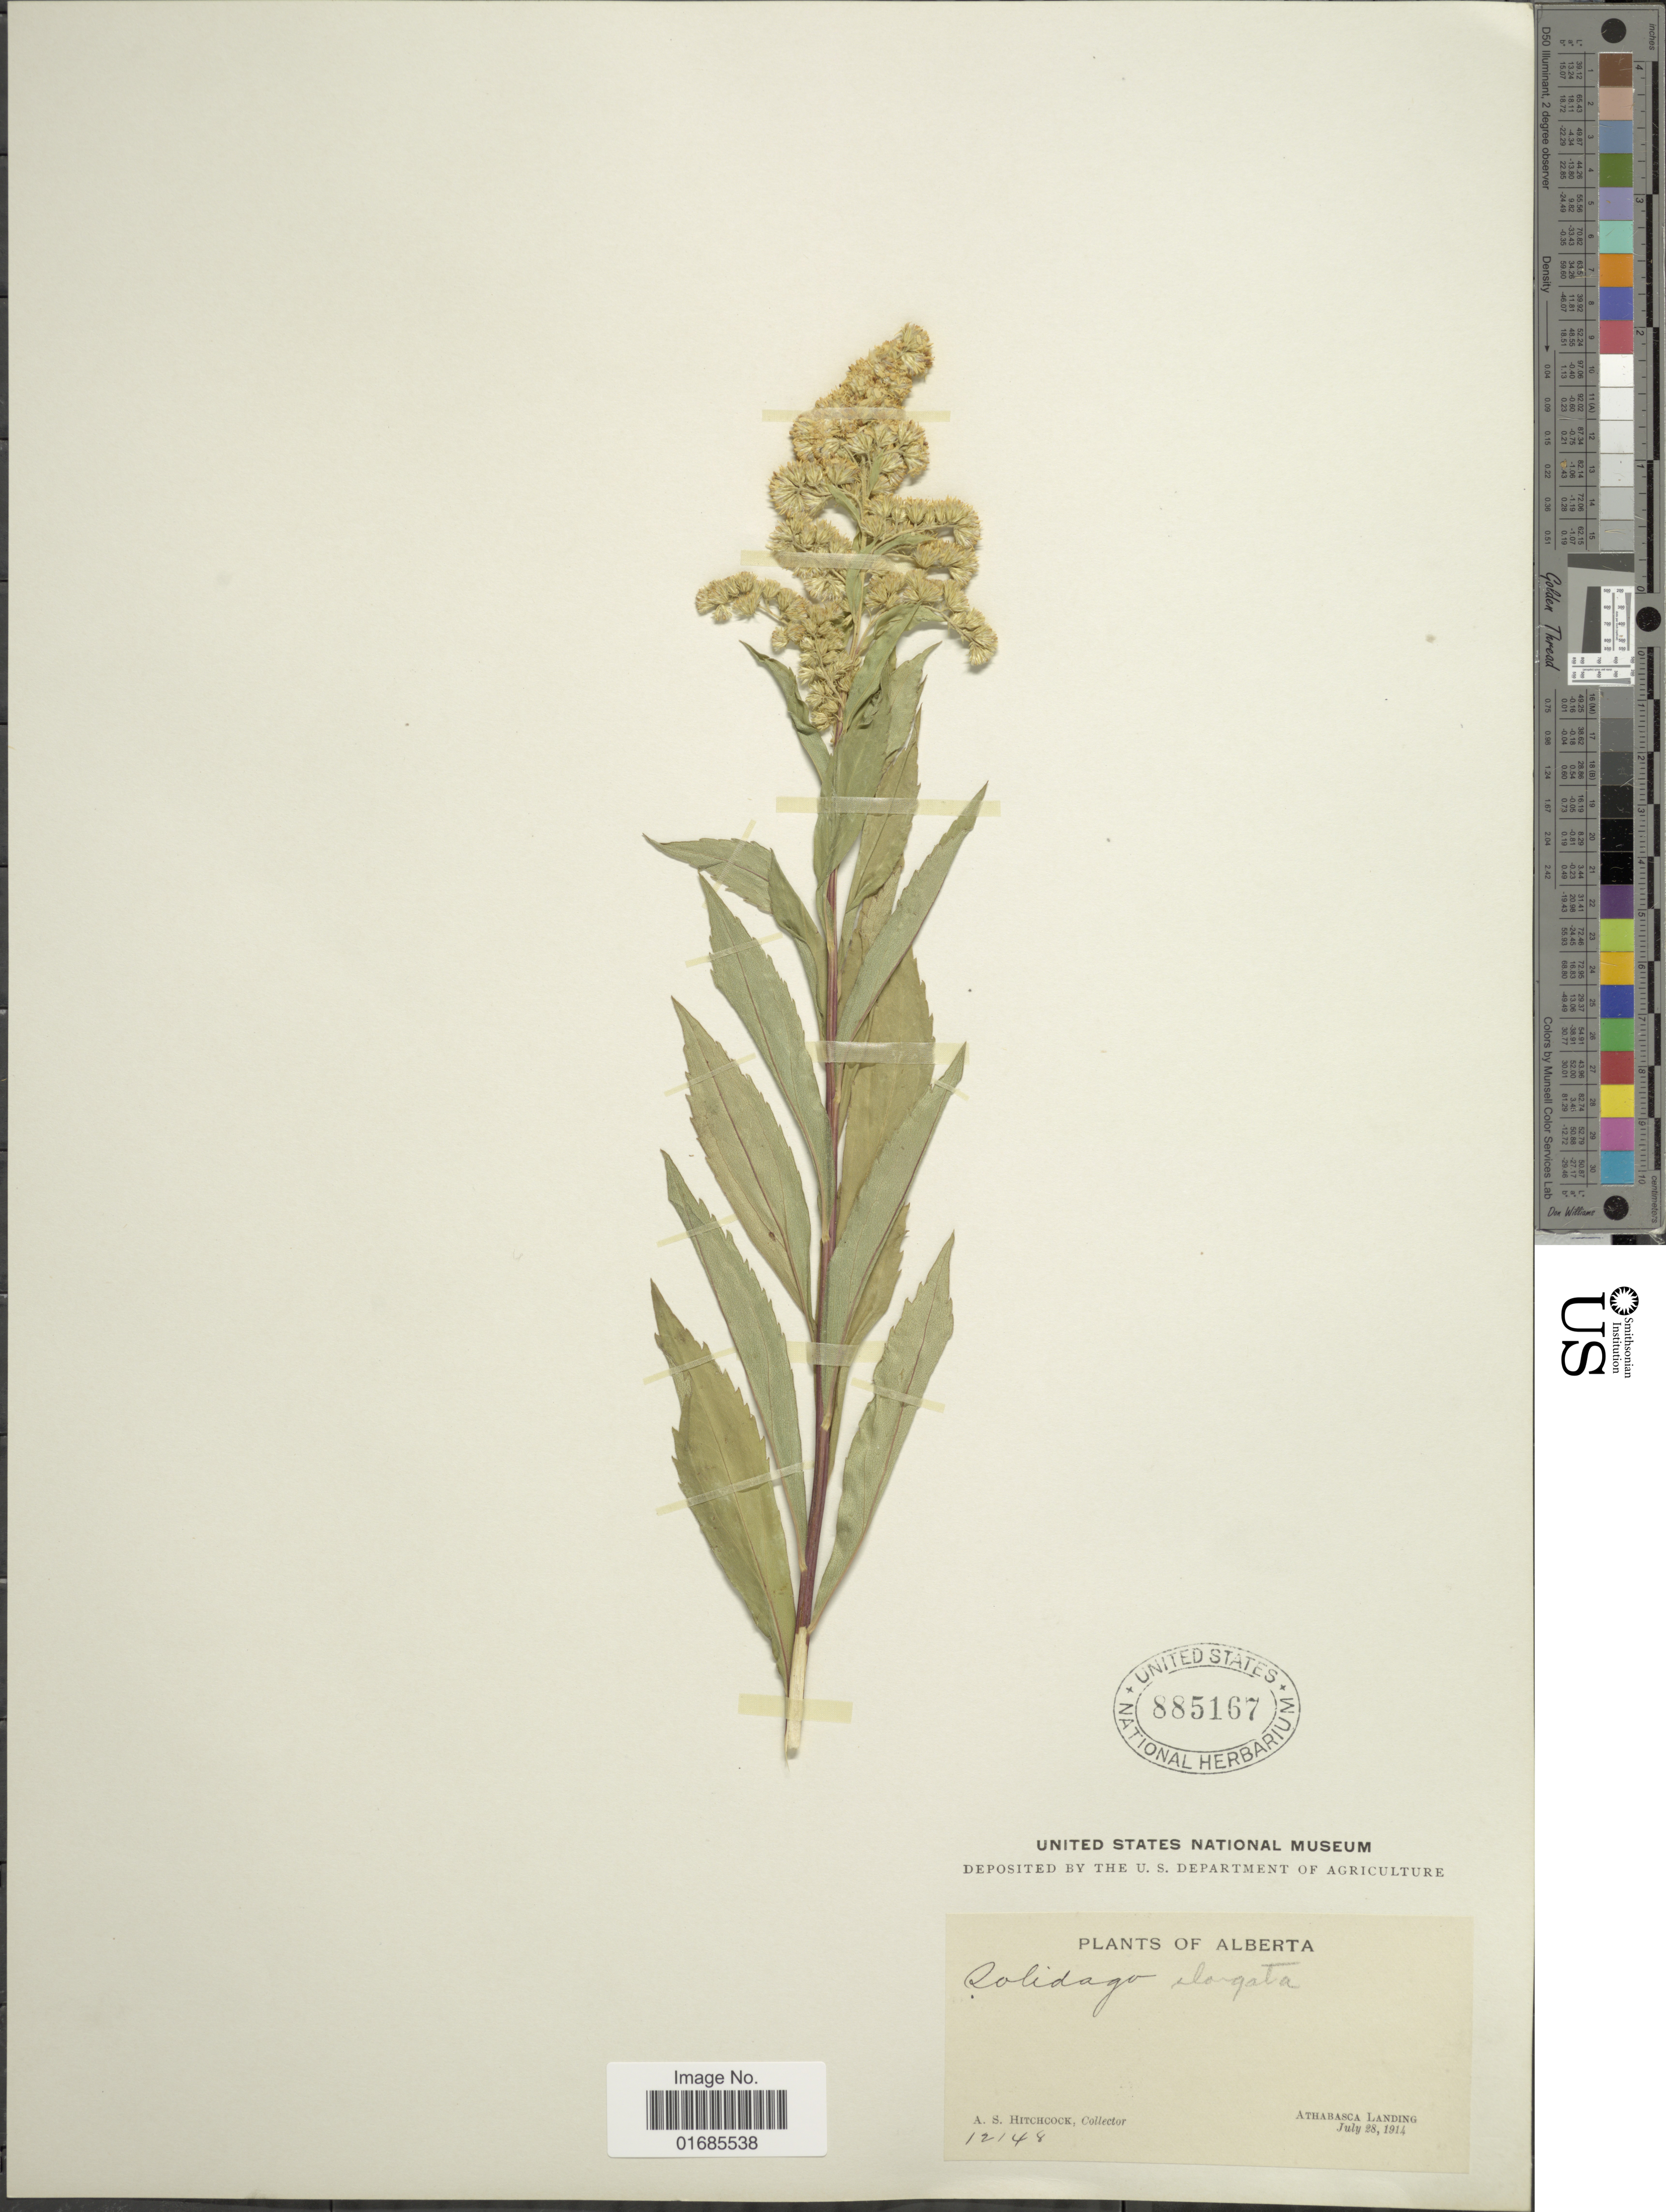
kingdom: Plantae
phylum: Tracheophyta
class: Magnoliopsida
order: Asterales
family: Asteraceae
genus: Solidago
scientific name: Solidago canadensis var. salebrosa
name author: (Piper) M.E. Jones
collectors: A. S. Hitchcock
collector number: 12148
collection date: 1914-07-28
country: Canada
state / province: Alberta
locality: Athabasca Landing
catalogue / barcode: US 885167